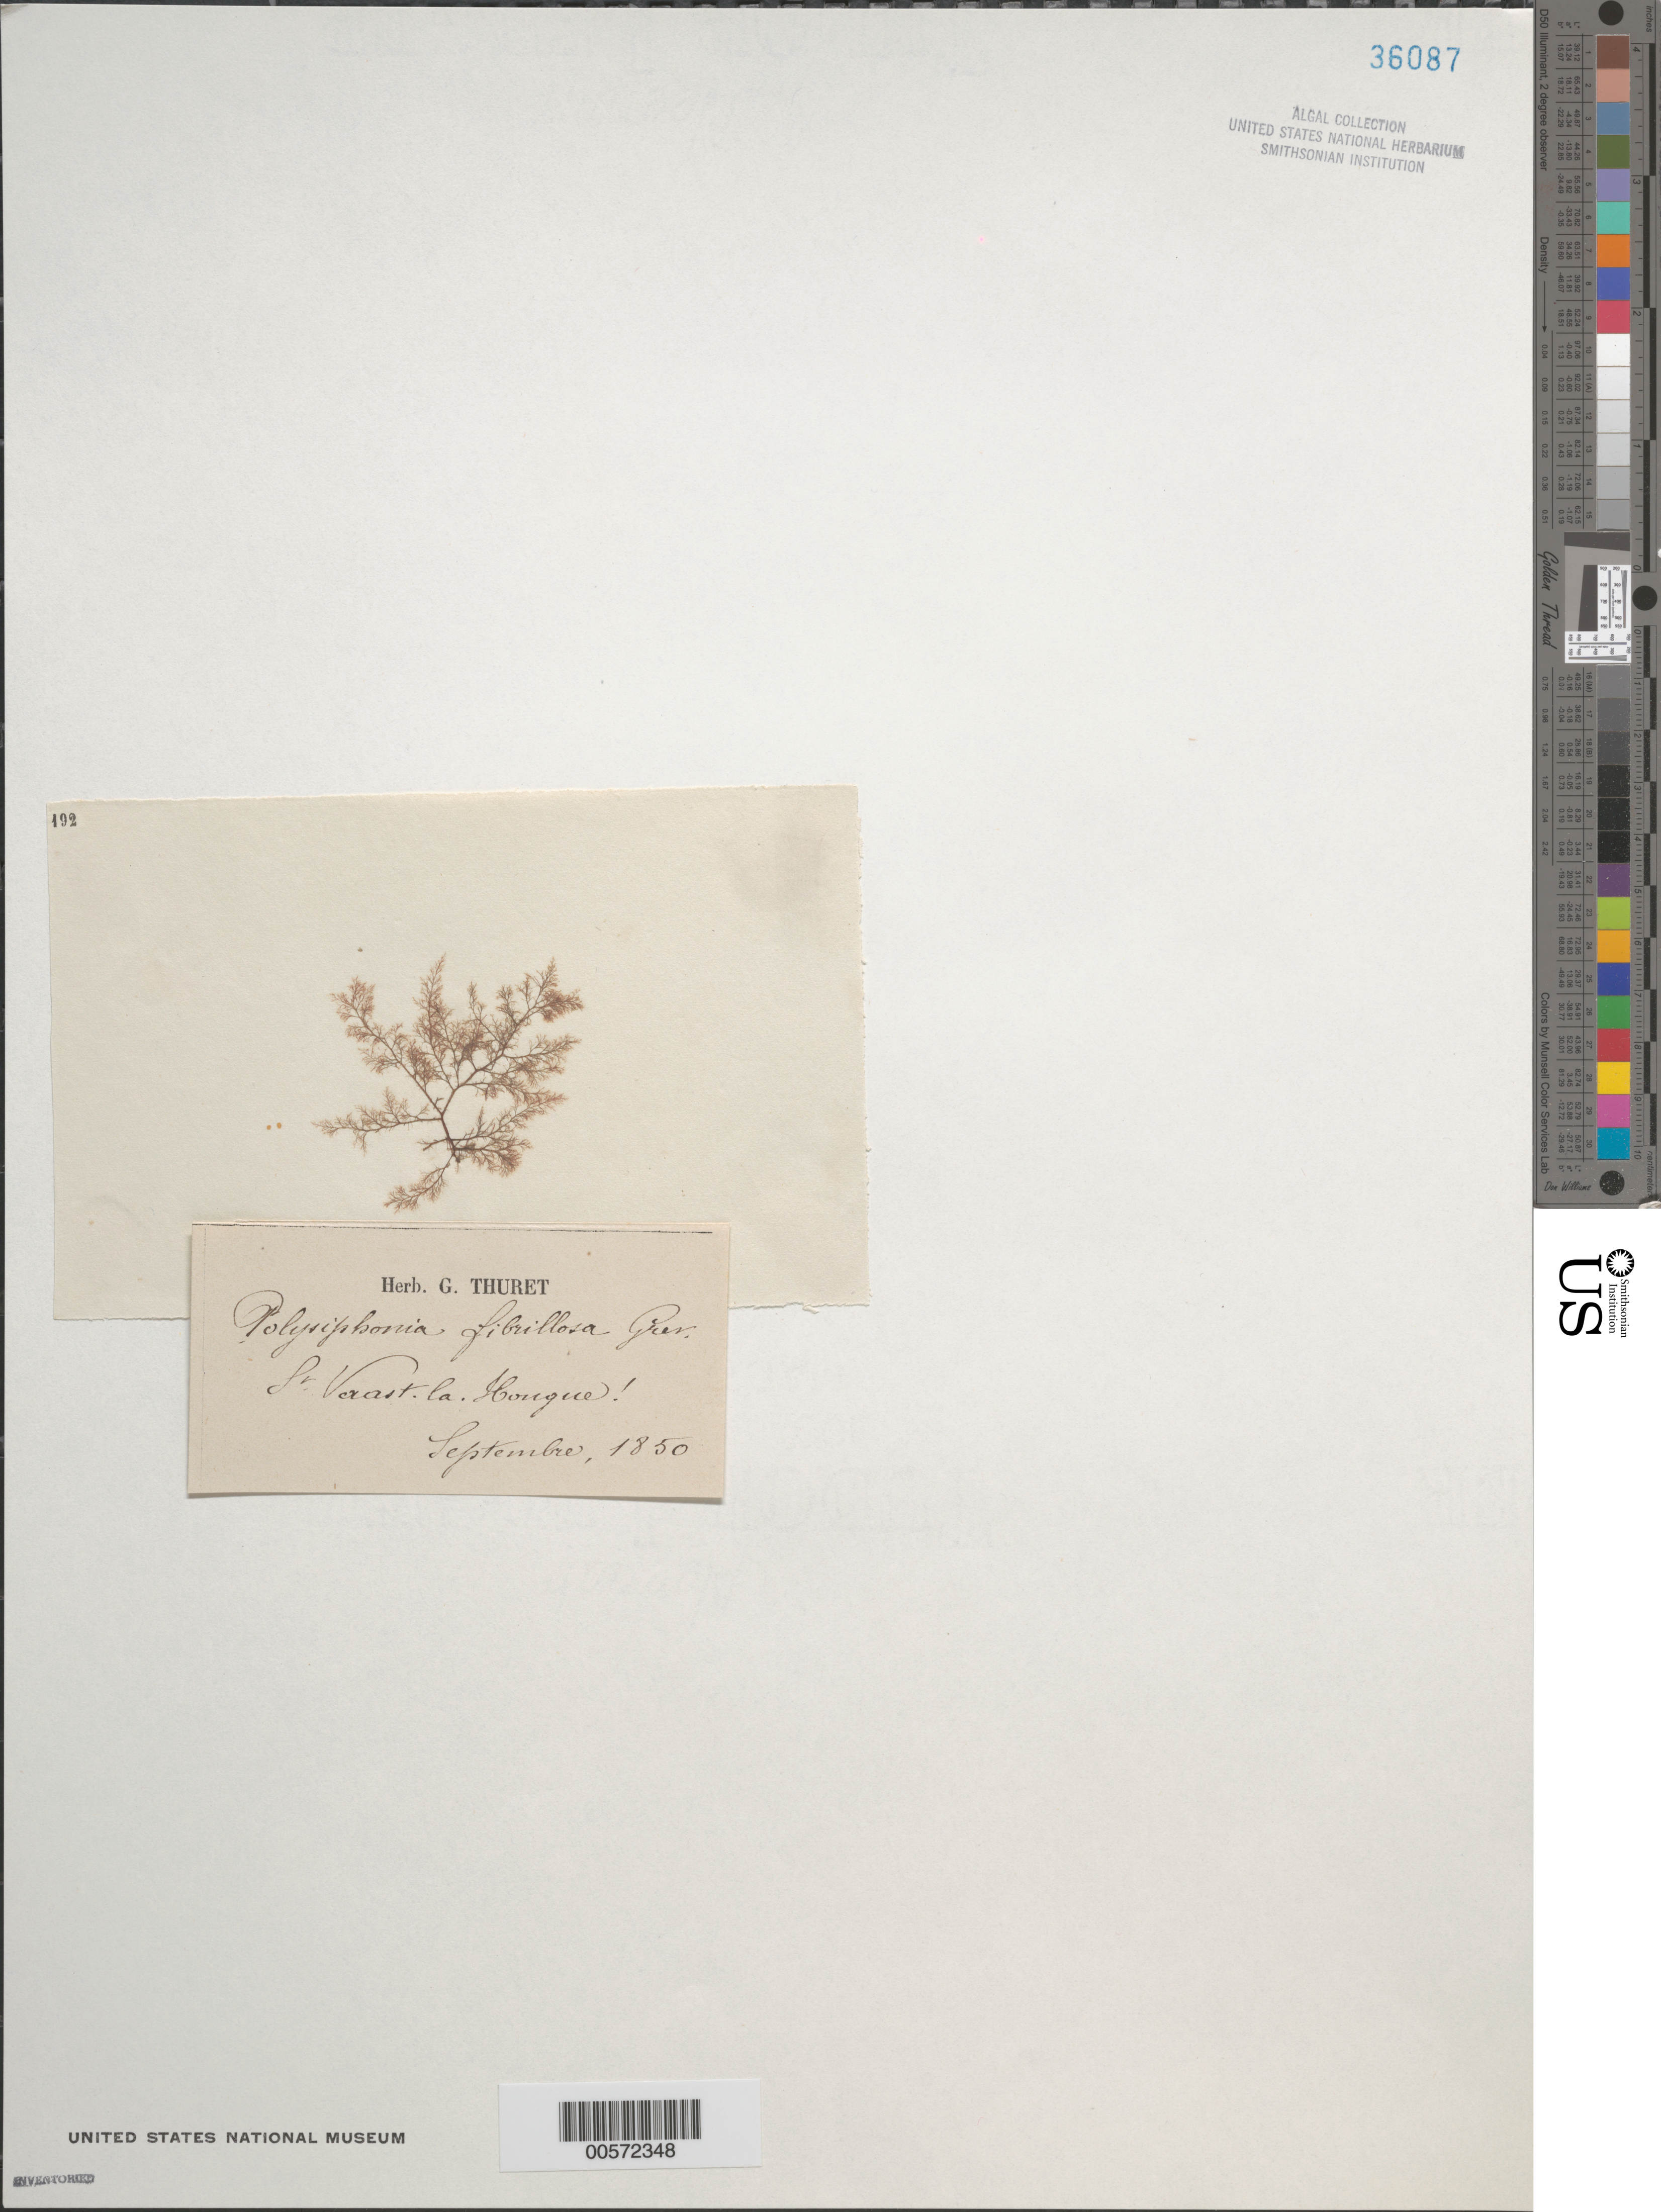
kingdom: Plantae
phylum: Rhodophyta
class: Florideophyceae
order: Ceramiales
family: Rhodomelaceae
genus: Polysiphonia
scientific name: Polysiphonia fibrillosa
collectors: Thuret, G. (herbarium)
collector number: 192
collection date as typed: Sep 1850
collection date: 1850-09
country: France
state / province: Normandie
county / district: Manche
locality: St. vaast-la-hougue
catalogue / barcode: US 36087